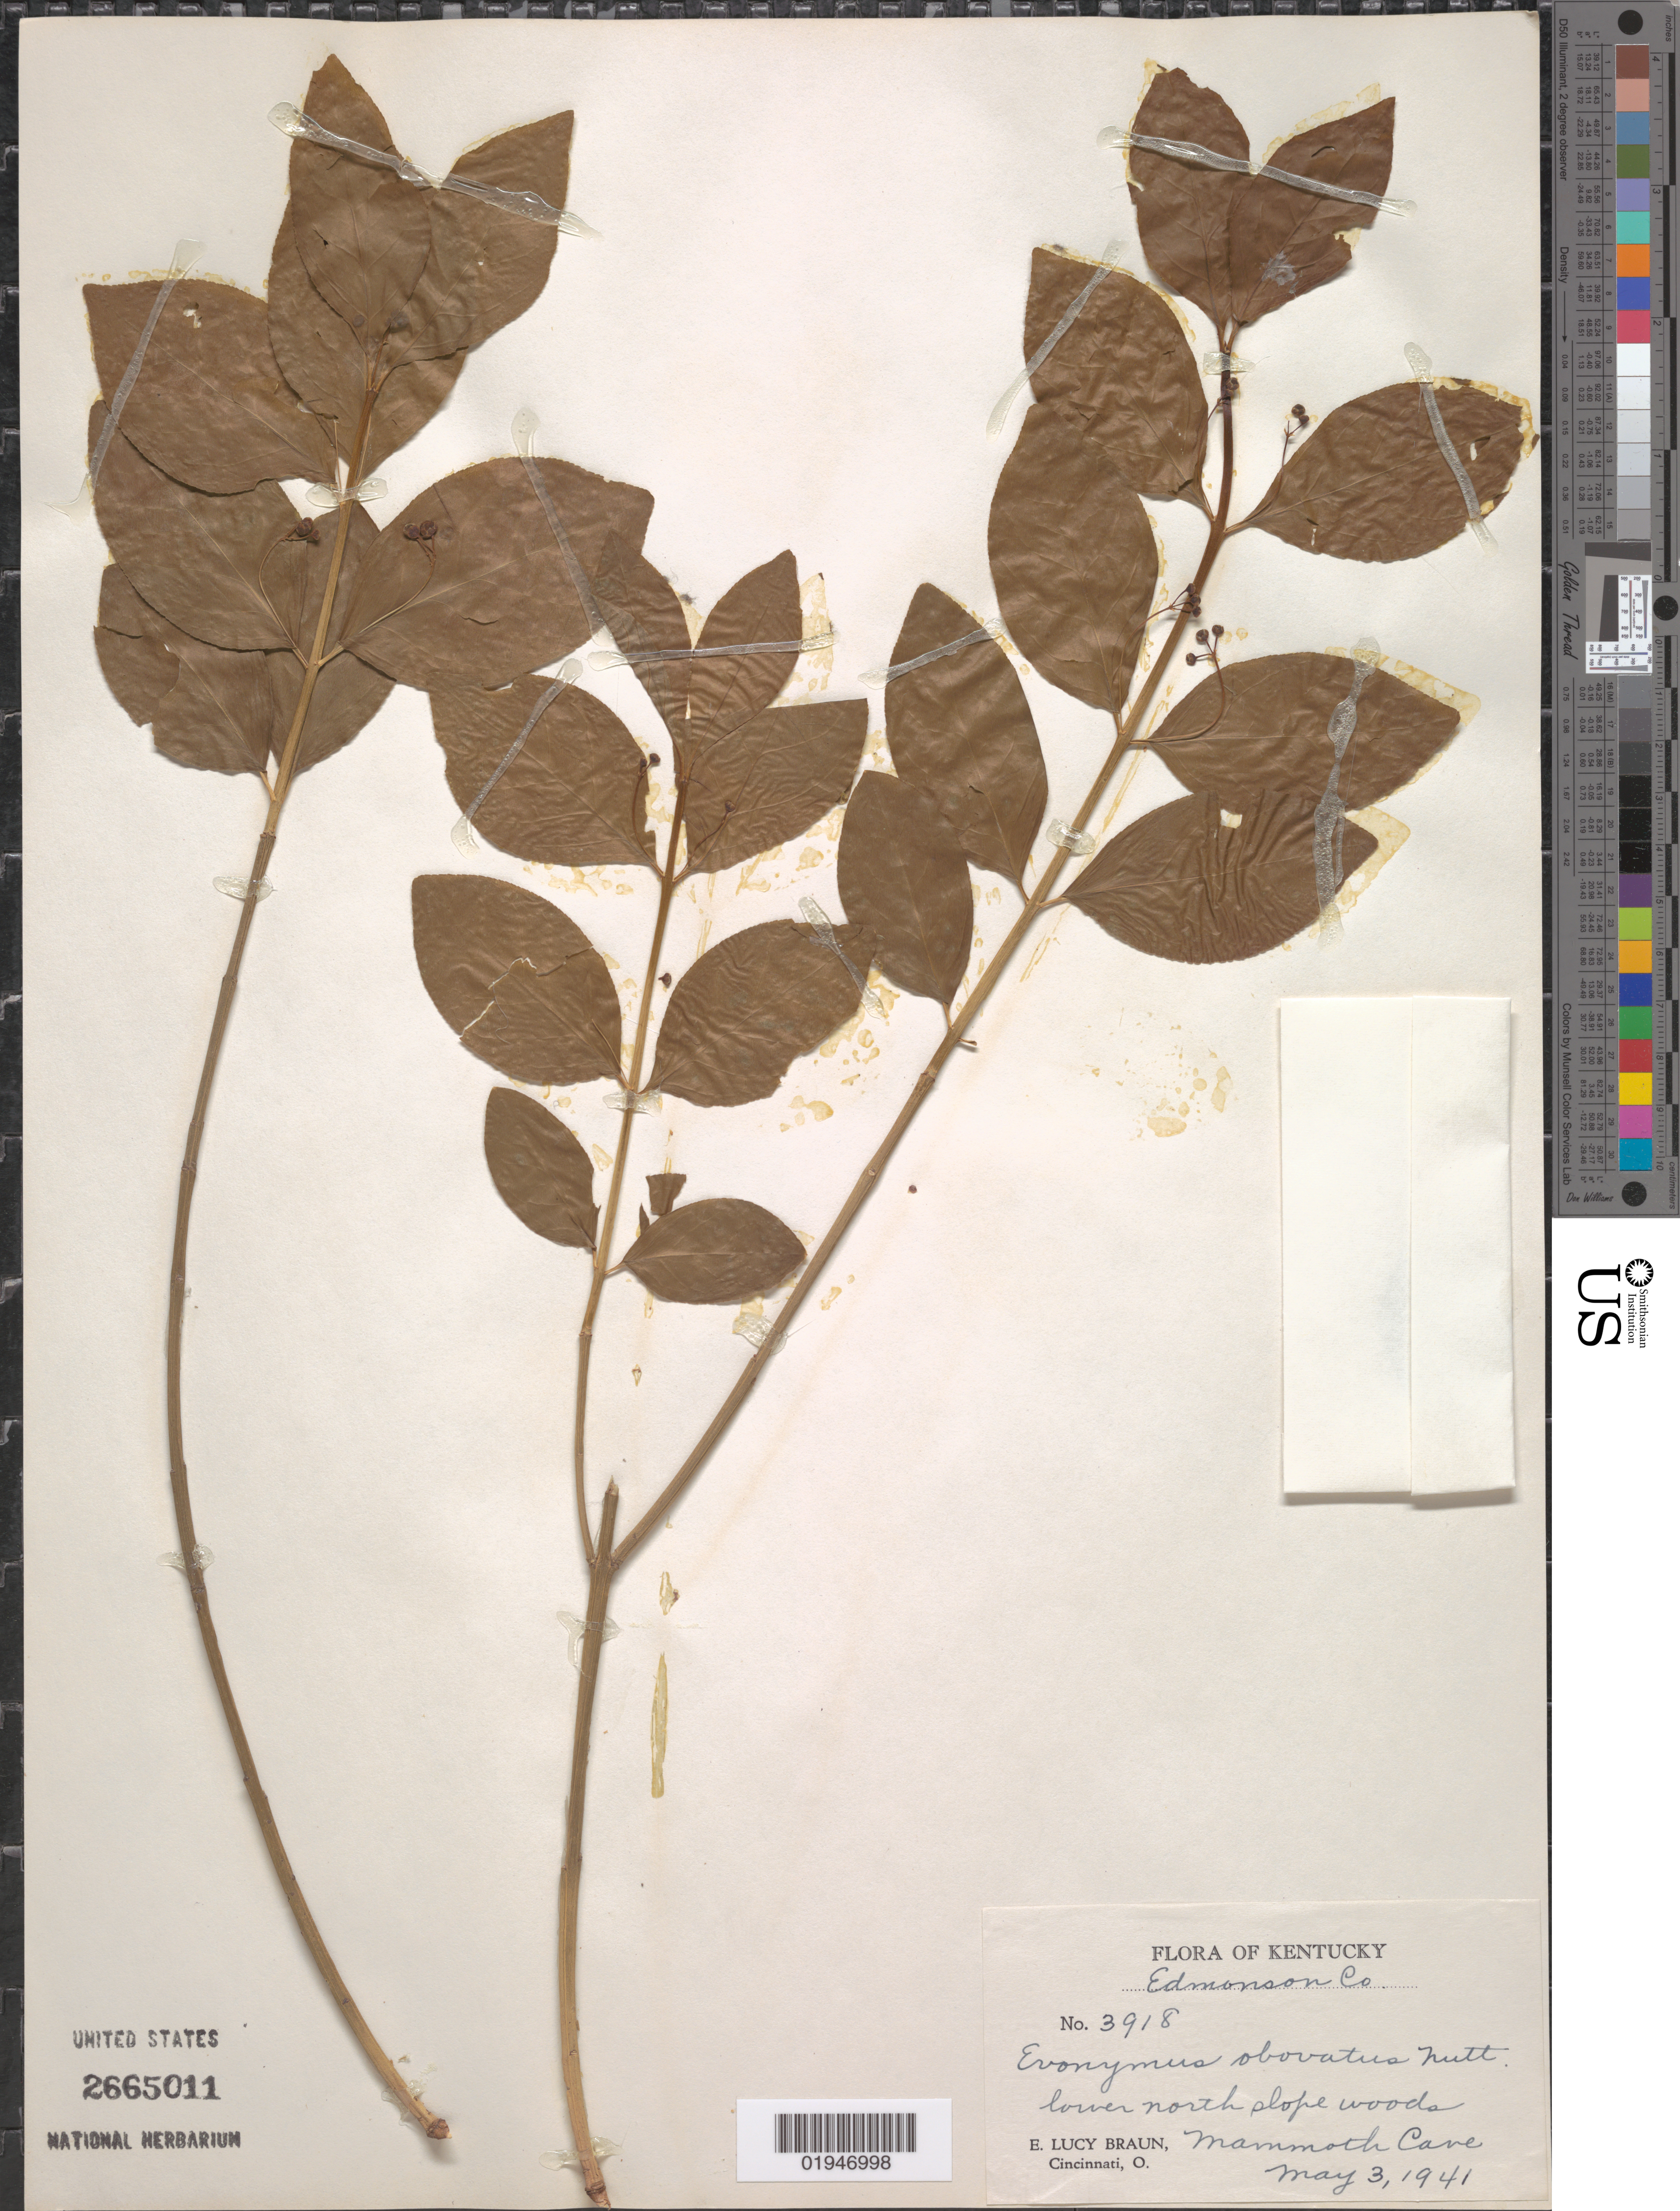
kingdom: Plantae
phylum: Tracheophyta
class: Magnoliopsida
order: Celastrales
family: Celastraceae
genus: Euonymus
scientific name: Euonymus obovatus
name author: Nutt.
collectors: E. L. Braun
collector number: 3918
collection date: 1941-05-03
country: United States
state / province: Kentucky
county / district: Edmonson County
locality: Mammoth Cave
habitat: Lower north slope woods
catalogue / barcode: US 2665011